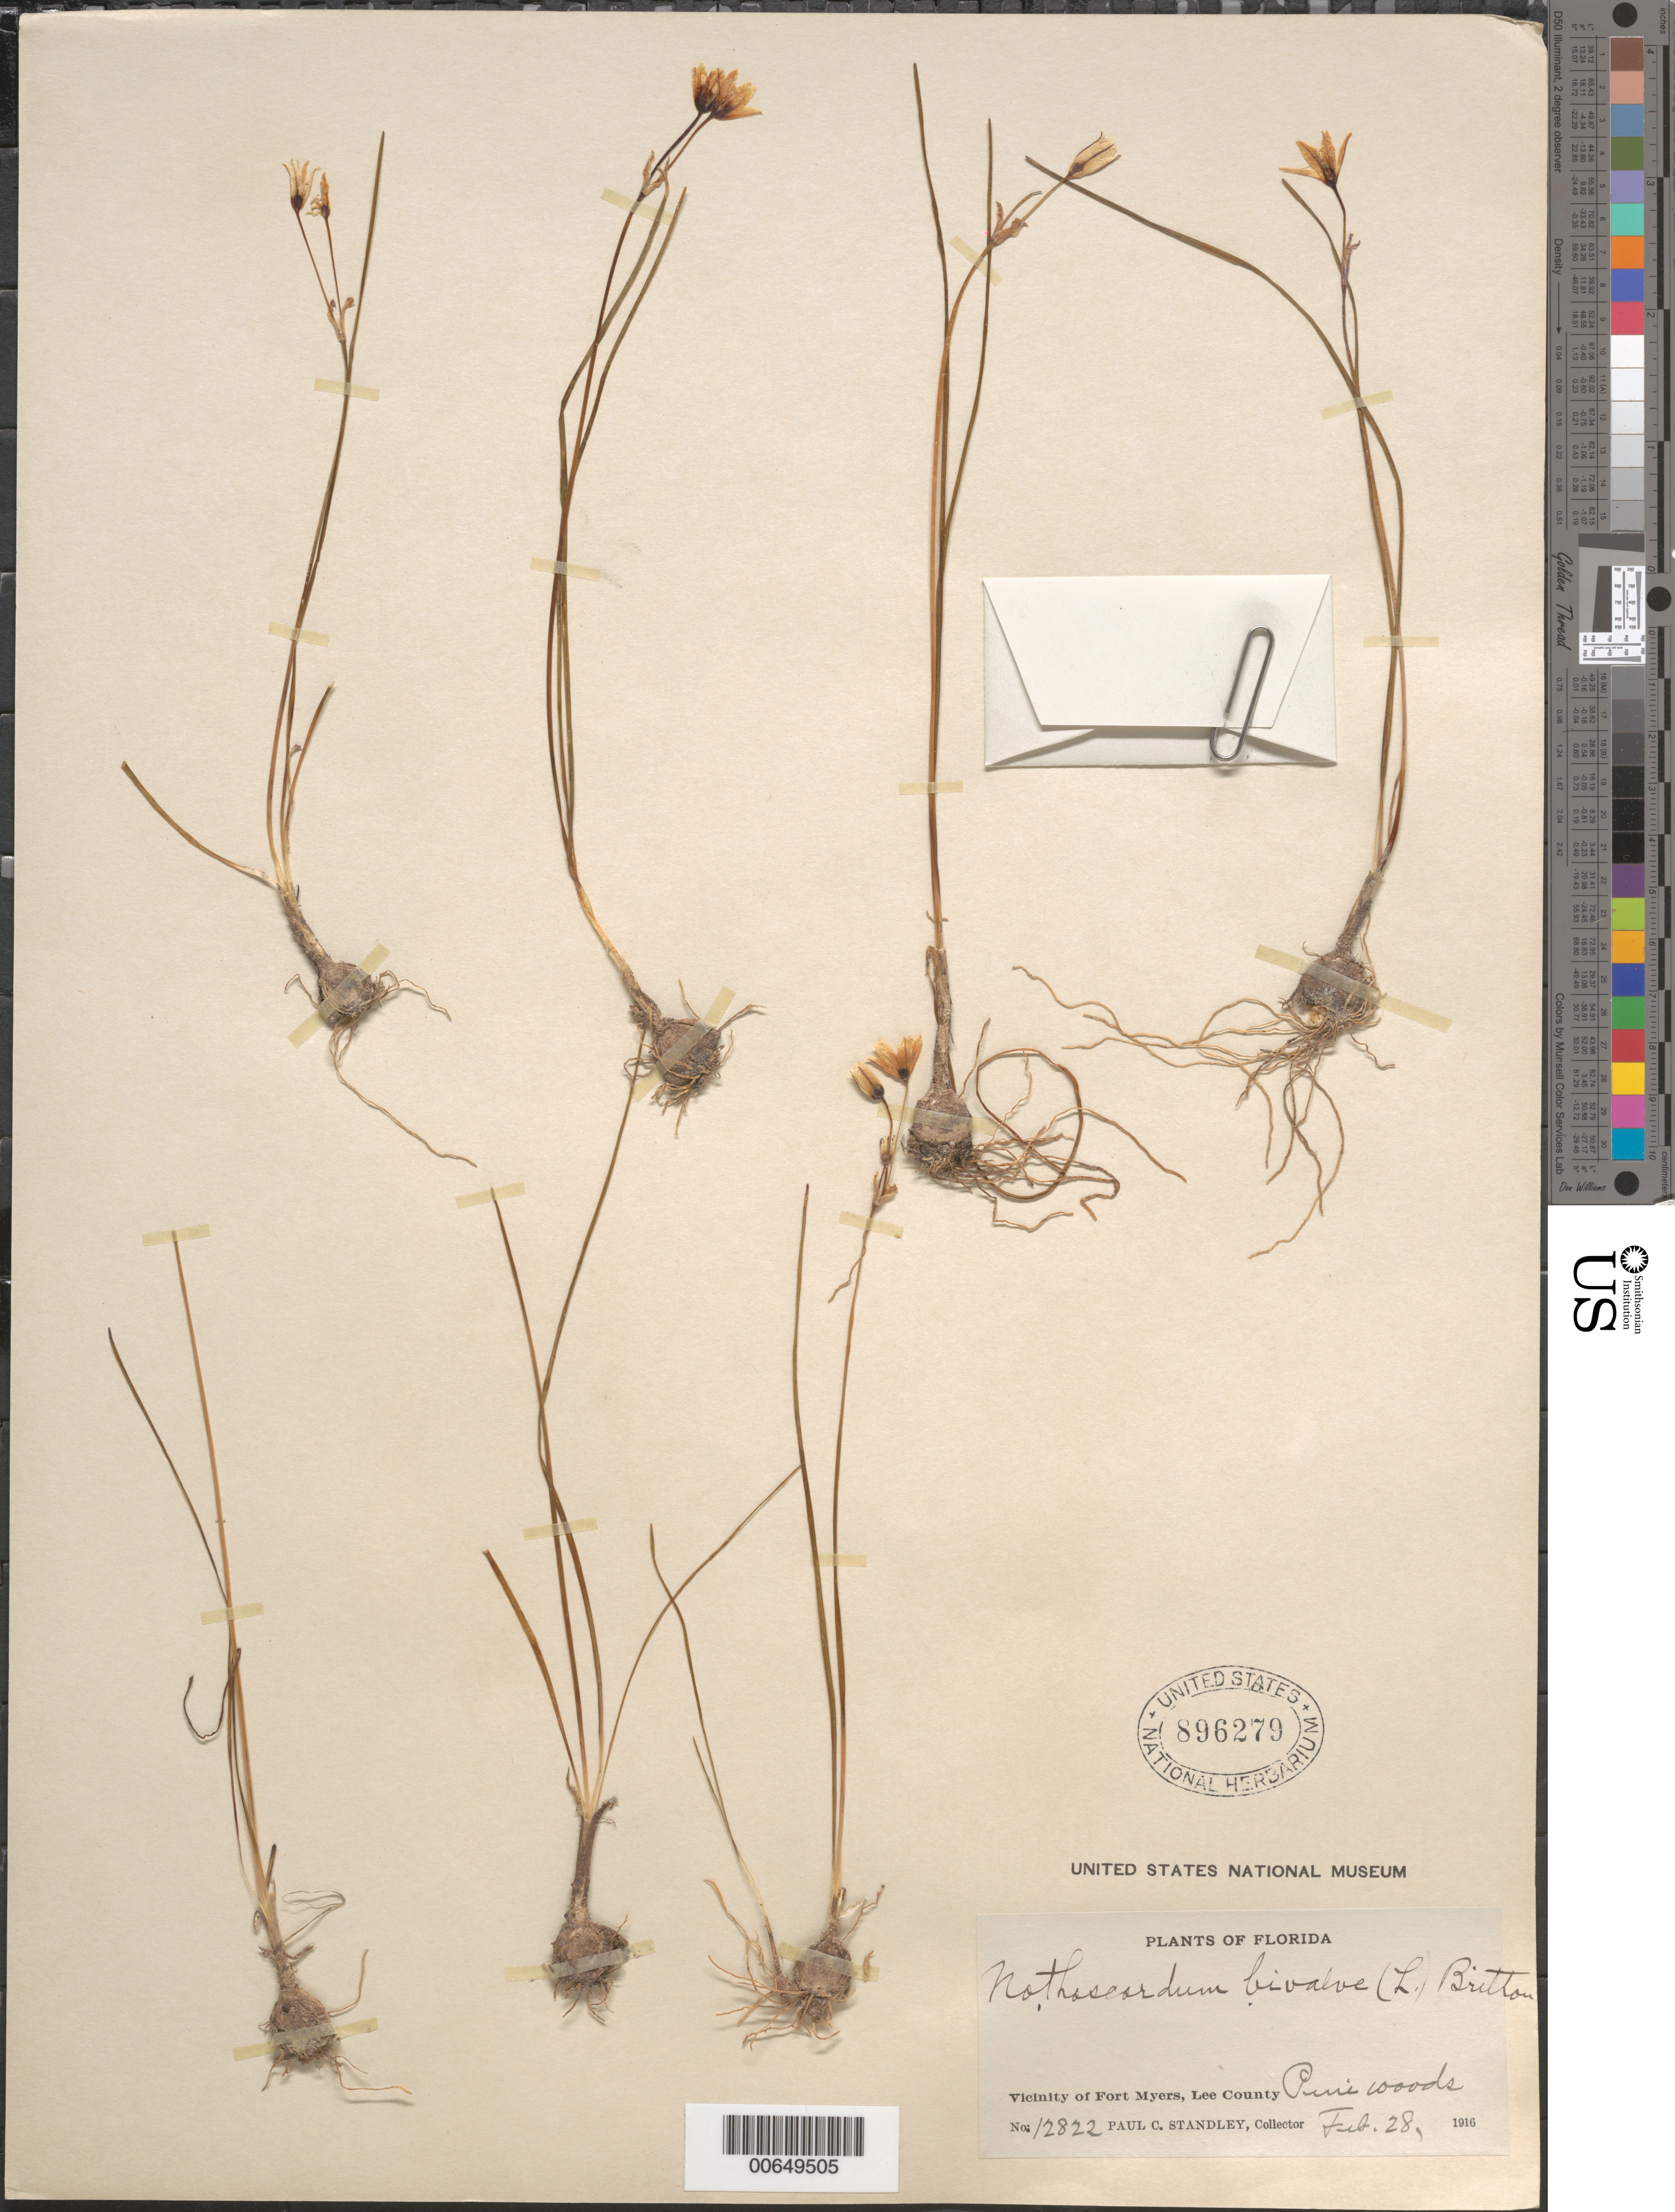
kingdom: Plantae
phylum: Tracheophyta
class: Liliopsida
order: Asparagales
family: Amaryllidaceae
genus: Nothoscordum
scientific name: Nothoscordum bivalve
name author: (L.) Britton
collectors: P. C. Standley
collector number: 2822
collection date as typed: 28 Feb 1916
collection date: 1916-02-28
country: United States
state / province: Florida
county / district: Lee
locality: Vicinity of Fort Myers.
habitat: Pine woods.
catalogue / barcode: US 896279